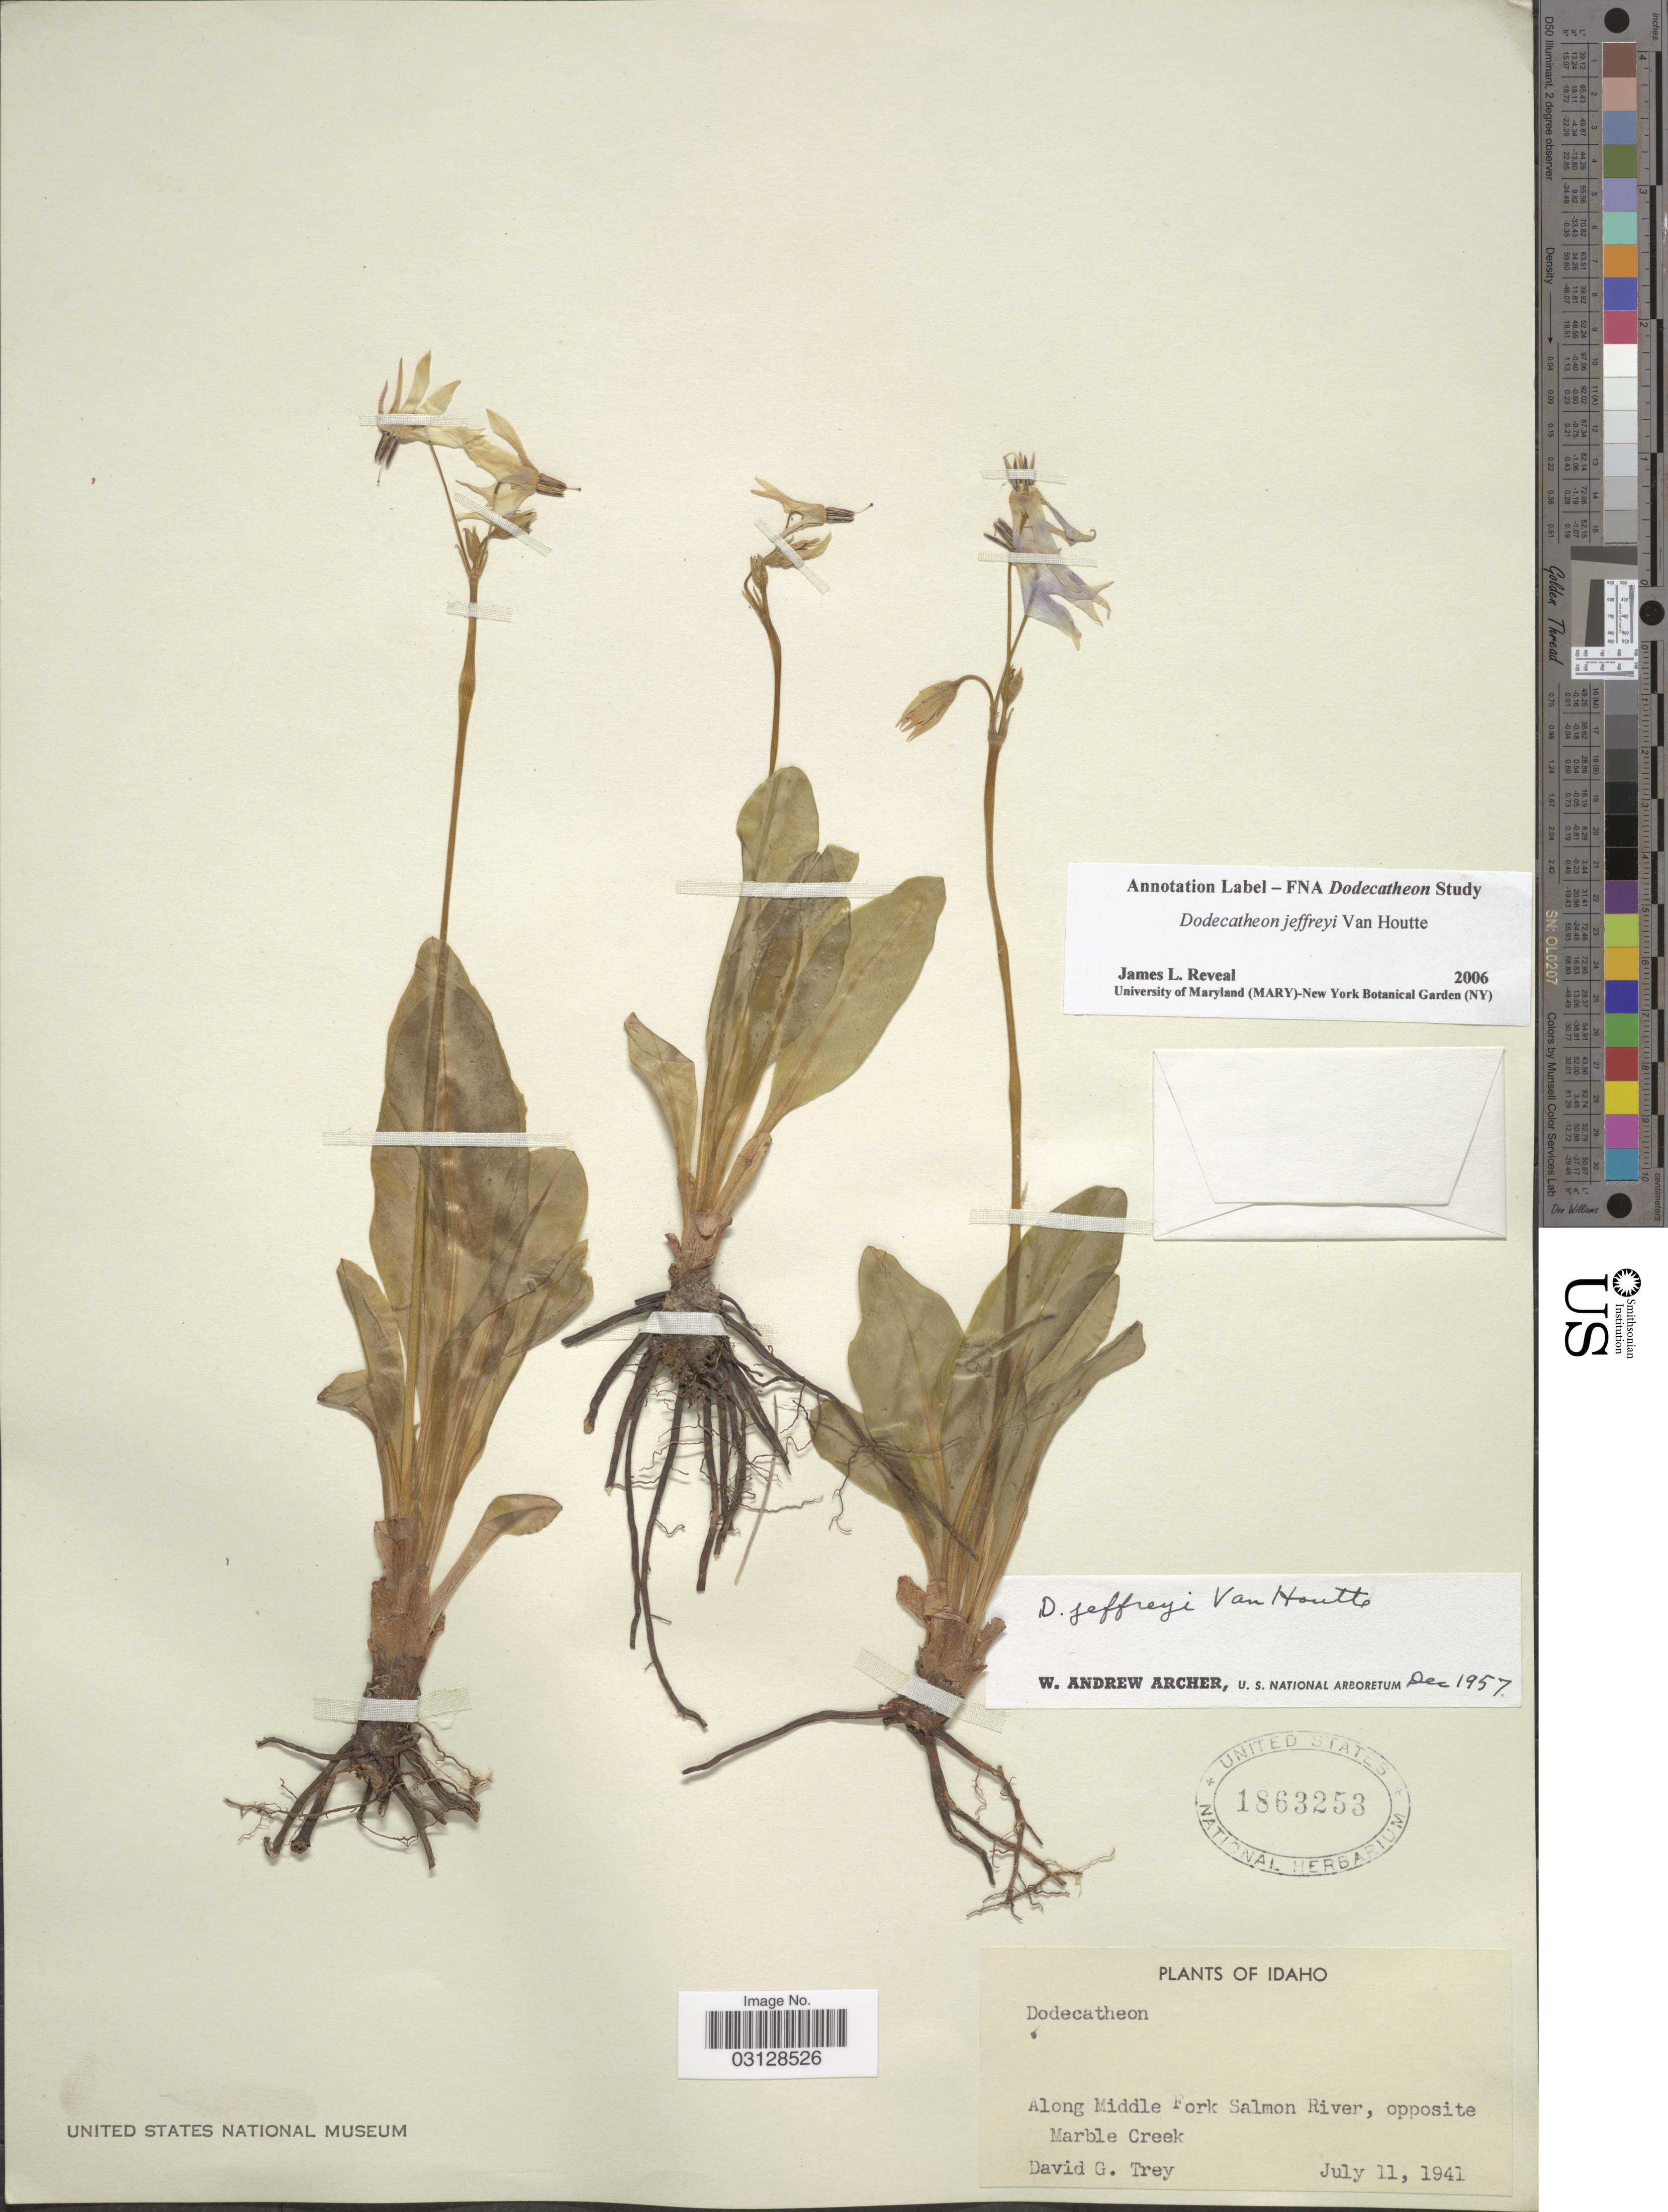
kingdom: Plantae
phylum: Tracheophyta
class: Magnoliopsida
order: Ericales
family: Primulaceae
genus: Dodecatheon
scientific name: Dodecatheon jeffreyi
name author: Van Houtte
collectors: D. Trey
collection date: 1941-07-11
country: United States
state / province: Idaho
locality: Along Middle Fork Salmon River, opposite Marble Creek.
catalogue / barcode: US 1863253